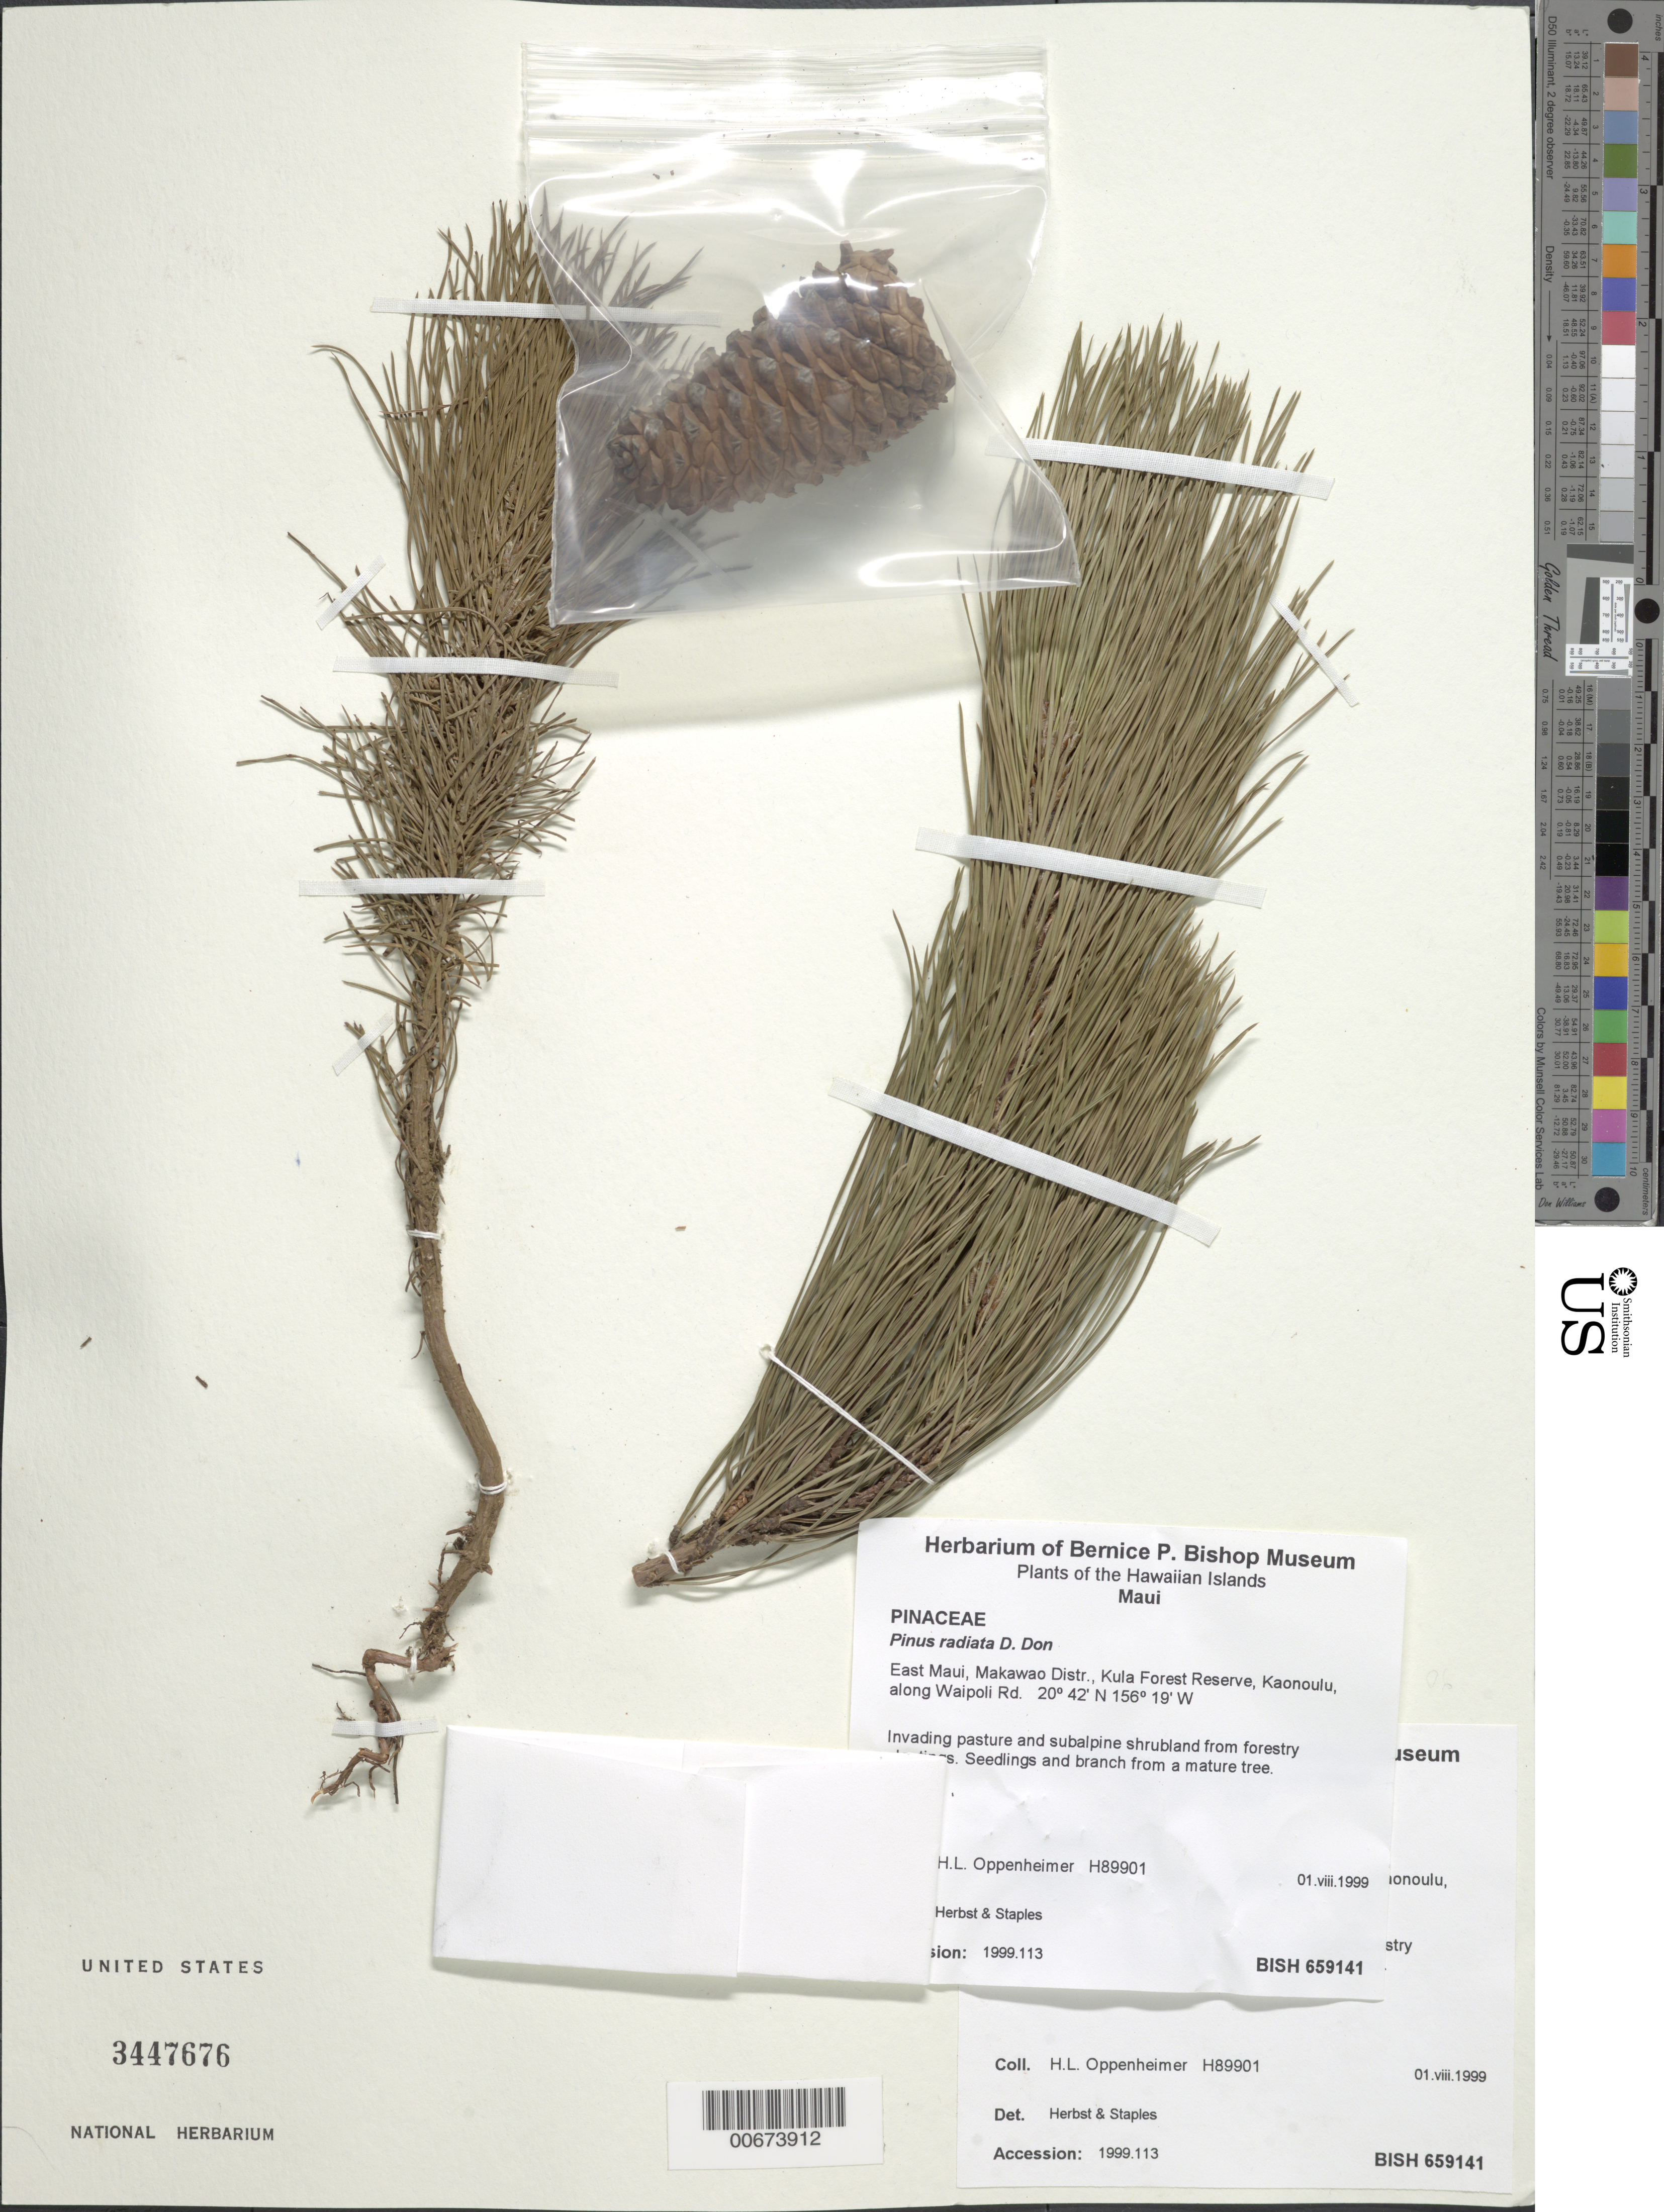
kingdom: Plantae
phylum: Tracheophyta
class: Pinopsida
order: Pinales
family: Pinaceae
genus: Pinus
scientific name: Pinus radiata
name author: D. Don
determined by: Staples, G. W.; Herbst, D. R.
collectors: H. L. Oppenheimer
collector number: H89901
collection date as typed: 1 Aug 1999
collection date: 1999-08-01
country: United States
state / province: Hawaii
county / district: Maui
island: Maui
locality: East Maui, Makawao Distr., Kula Forest Reserve, Kaonoulu, along Waipoli Rd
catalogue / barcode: US 3447676